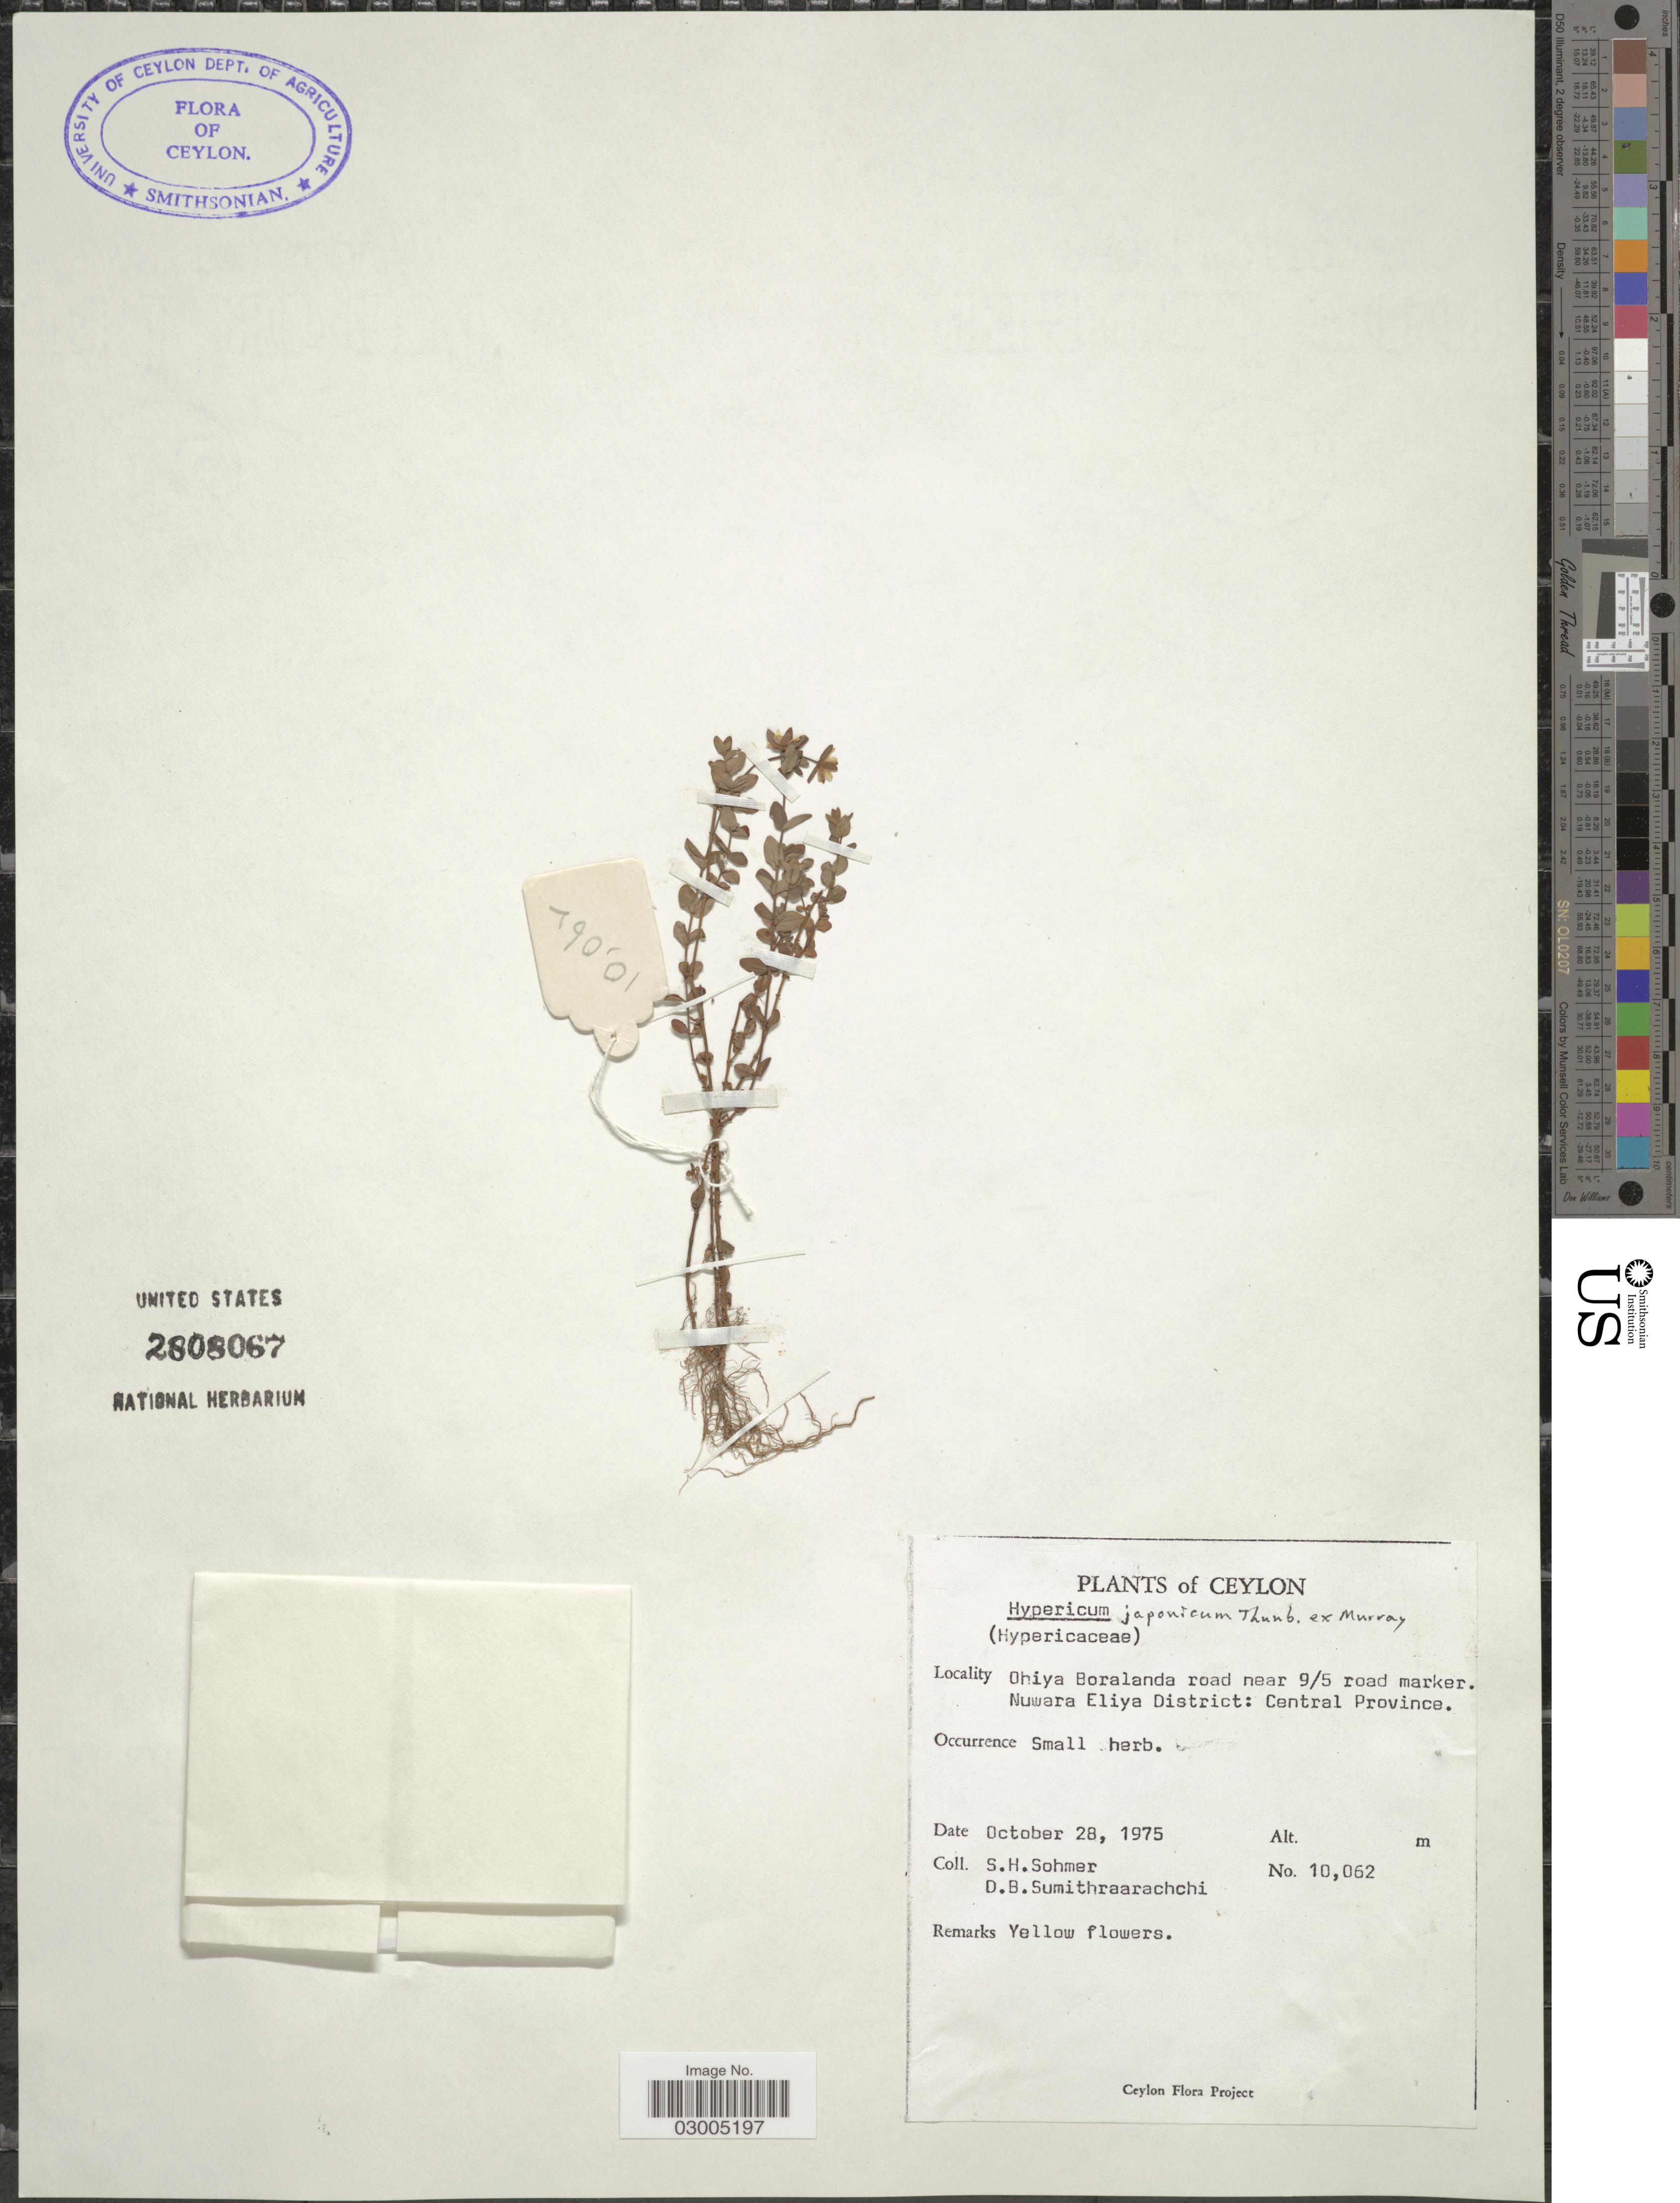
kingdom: Plantae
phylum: Tracheophyta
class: Magnoliopsida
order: Malpighiales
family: Hypericaceae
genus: Hypericum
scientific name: Hypericum japonicum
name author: Thunb.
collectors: S. H. Sohmer & D. B. Sumithraarachchi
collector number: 10062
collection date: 1975-10-28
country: Sri Lanka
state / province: Central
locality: Ceylon. Ohiya Boralanda road near 9/5 road marker. Nuwara Eliya District.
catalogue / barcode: US 2808067